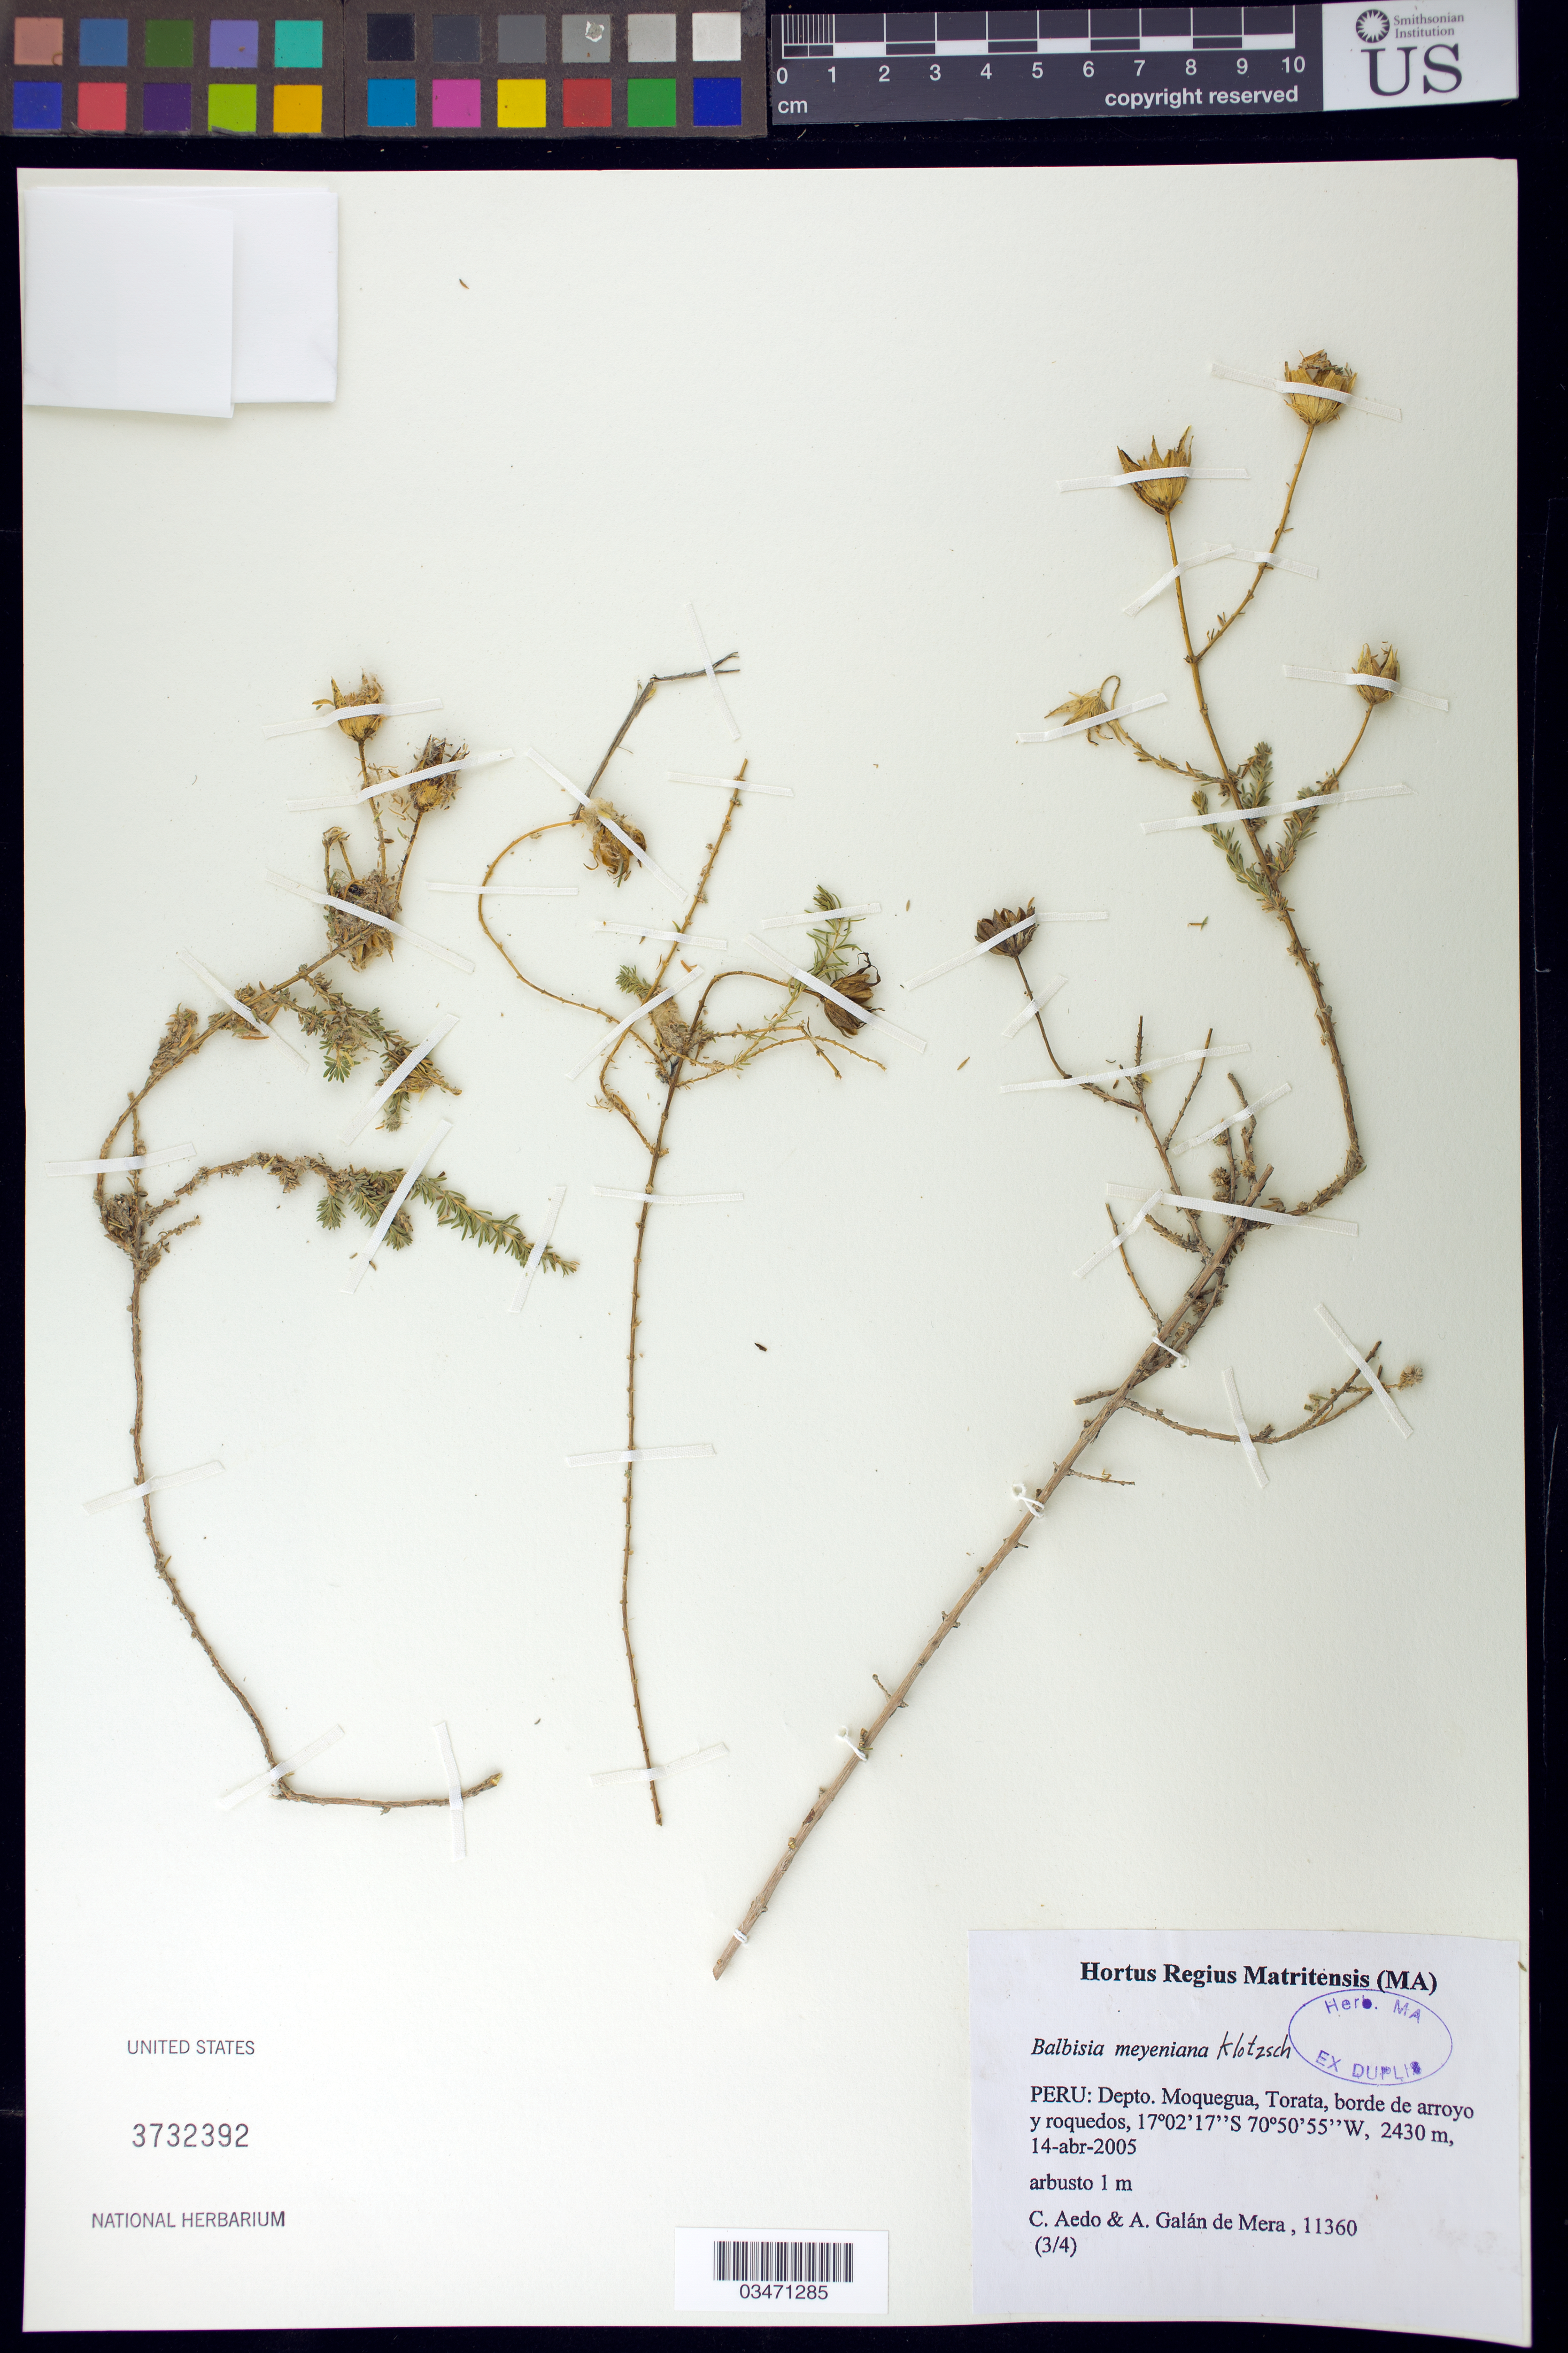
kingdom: Plantae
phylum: Tracheophyta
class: Magnoliopsida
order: Geraniales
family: Vivianiaceae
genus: Balbisia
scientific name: Balbisia meyeniana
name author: Klotzsch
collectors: C. Aedo & A. Galán de Mera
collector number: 11360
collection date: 2005-04-14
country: Peru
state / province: Moquegua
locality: Torata, borde de arroyo y roquedos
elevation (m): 2430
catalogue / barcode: US 3732392